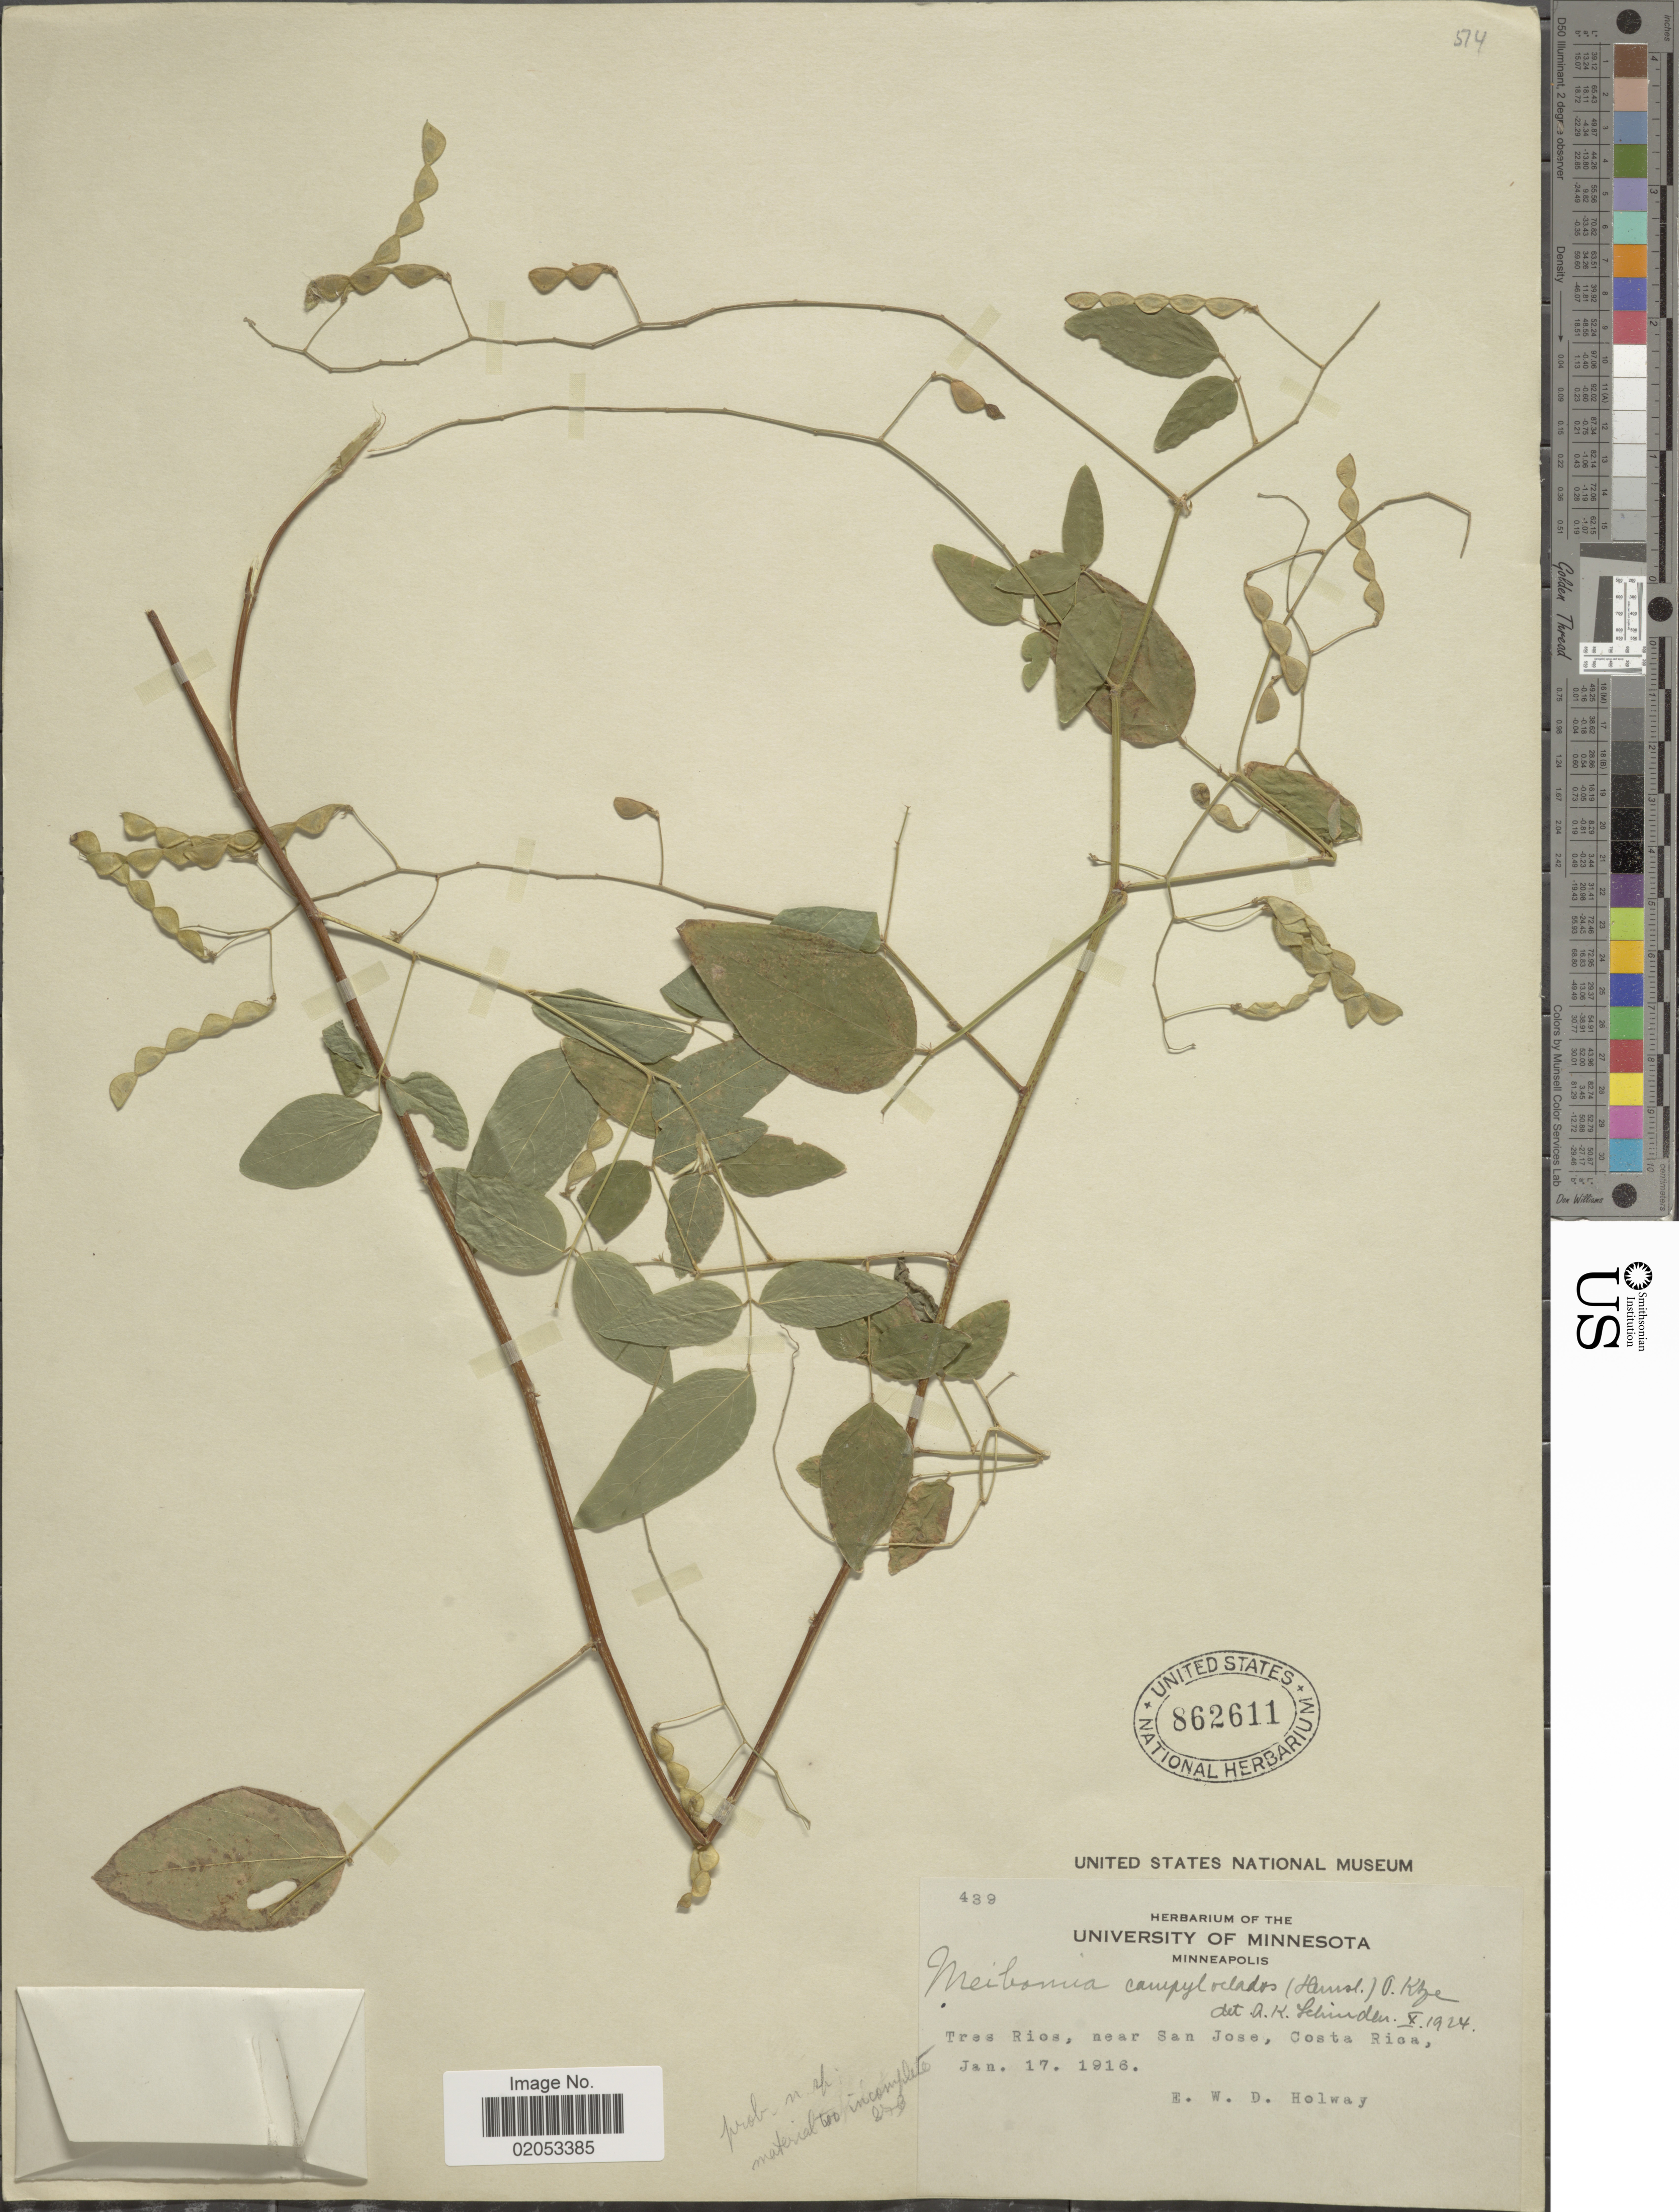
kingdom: Plantae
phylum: Tracheophyta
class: Magnoliopsida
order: Fabales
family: Fabaceae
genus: Desmodium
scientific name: Desmodium campyloclados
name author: Hemsl.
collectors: E. W. D. Holway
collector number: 439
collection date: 1916-01-17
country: Costa Rica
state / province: San José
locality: Tres Rios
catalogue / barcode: US 862611